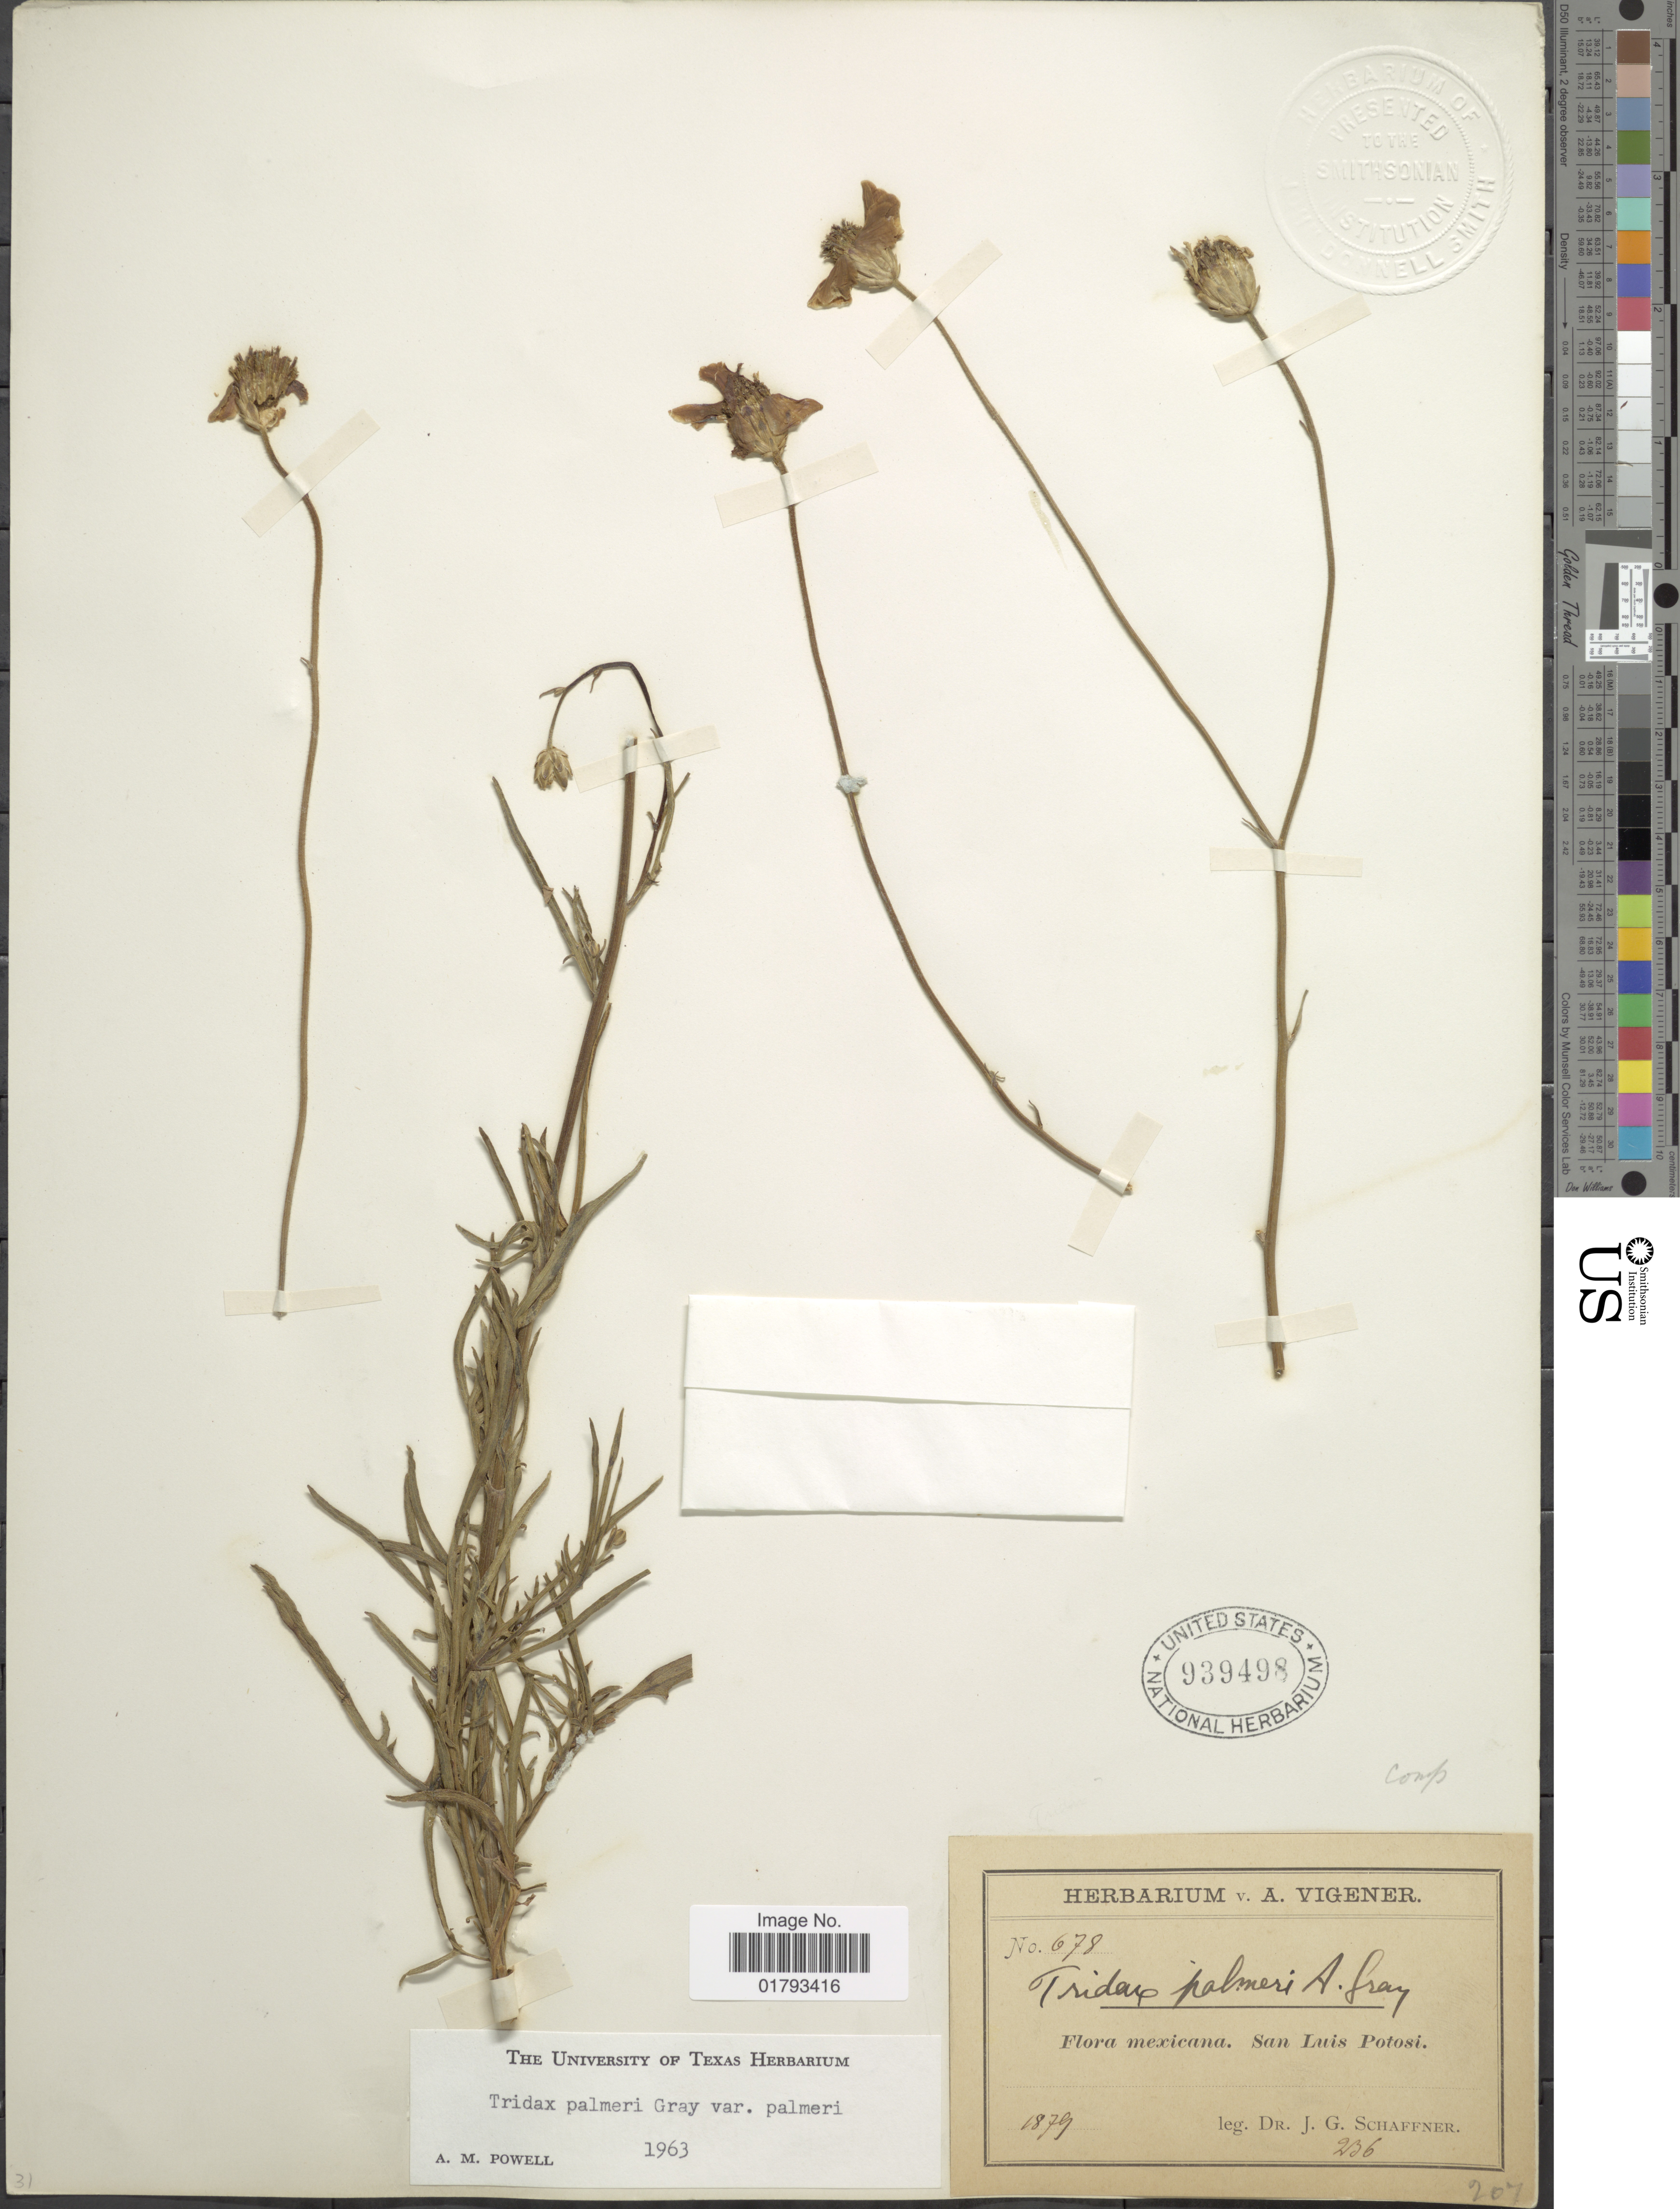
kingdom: Plantae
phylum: Tracheophyta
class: Magnoliopsida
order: Asterales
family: Asteraceae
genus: Tridax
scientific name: Tridax palmeri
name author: A. Gray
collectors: J. G. Schaffner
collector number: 678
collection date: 1879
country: Mexico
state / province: San Luis Potosí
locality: San Luis Potosi.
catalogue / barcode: US 939498